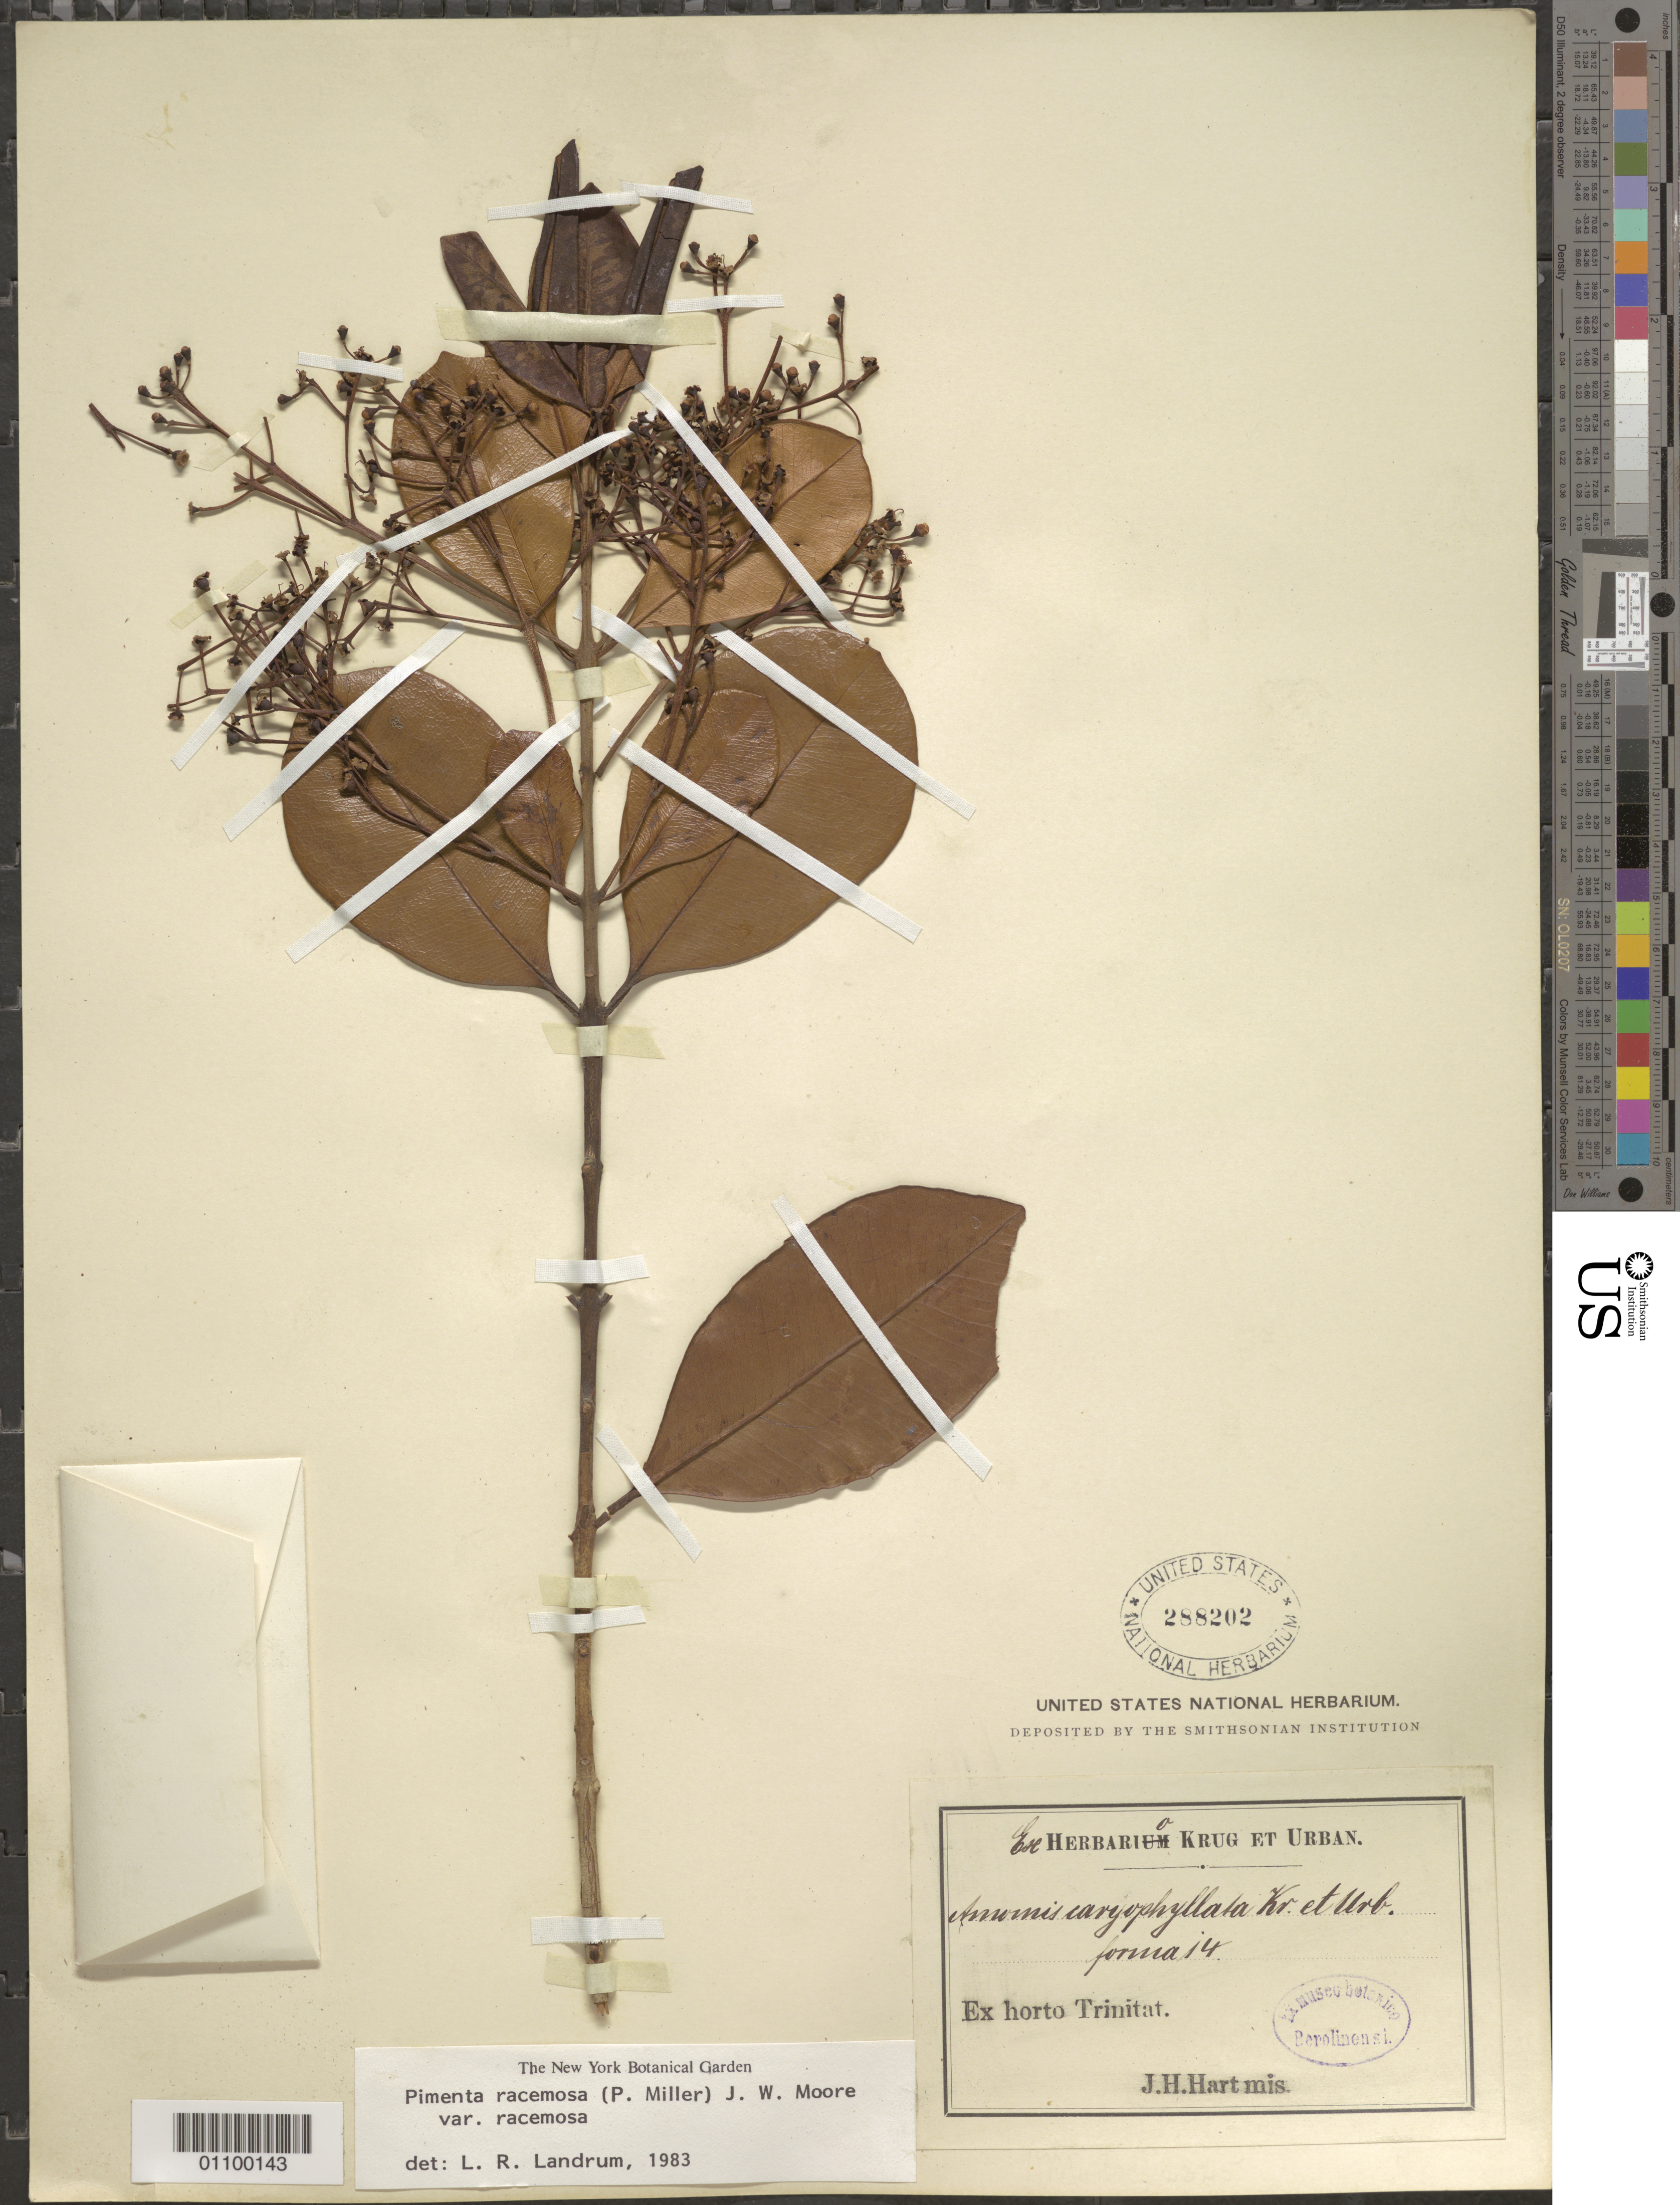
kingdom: Plantae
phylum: Tracheophyta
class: Magnoliopsida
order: Myrtales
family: Myrtaceae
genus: Pimenta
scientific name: Pimenta racemosa var. racemosa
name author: (Mill.) J.W. Moore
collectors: J. H. Hart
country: Trinidad and Tobago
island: Trinidad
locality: Ex horto Trinitat.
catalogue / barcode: US 288202